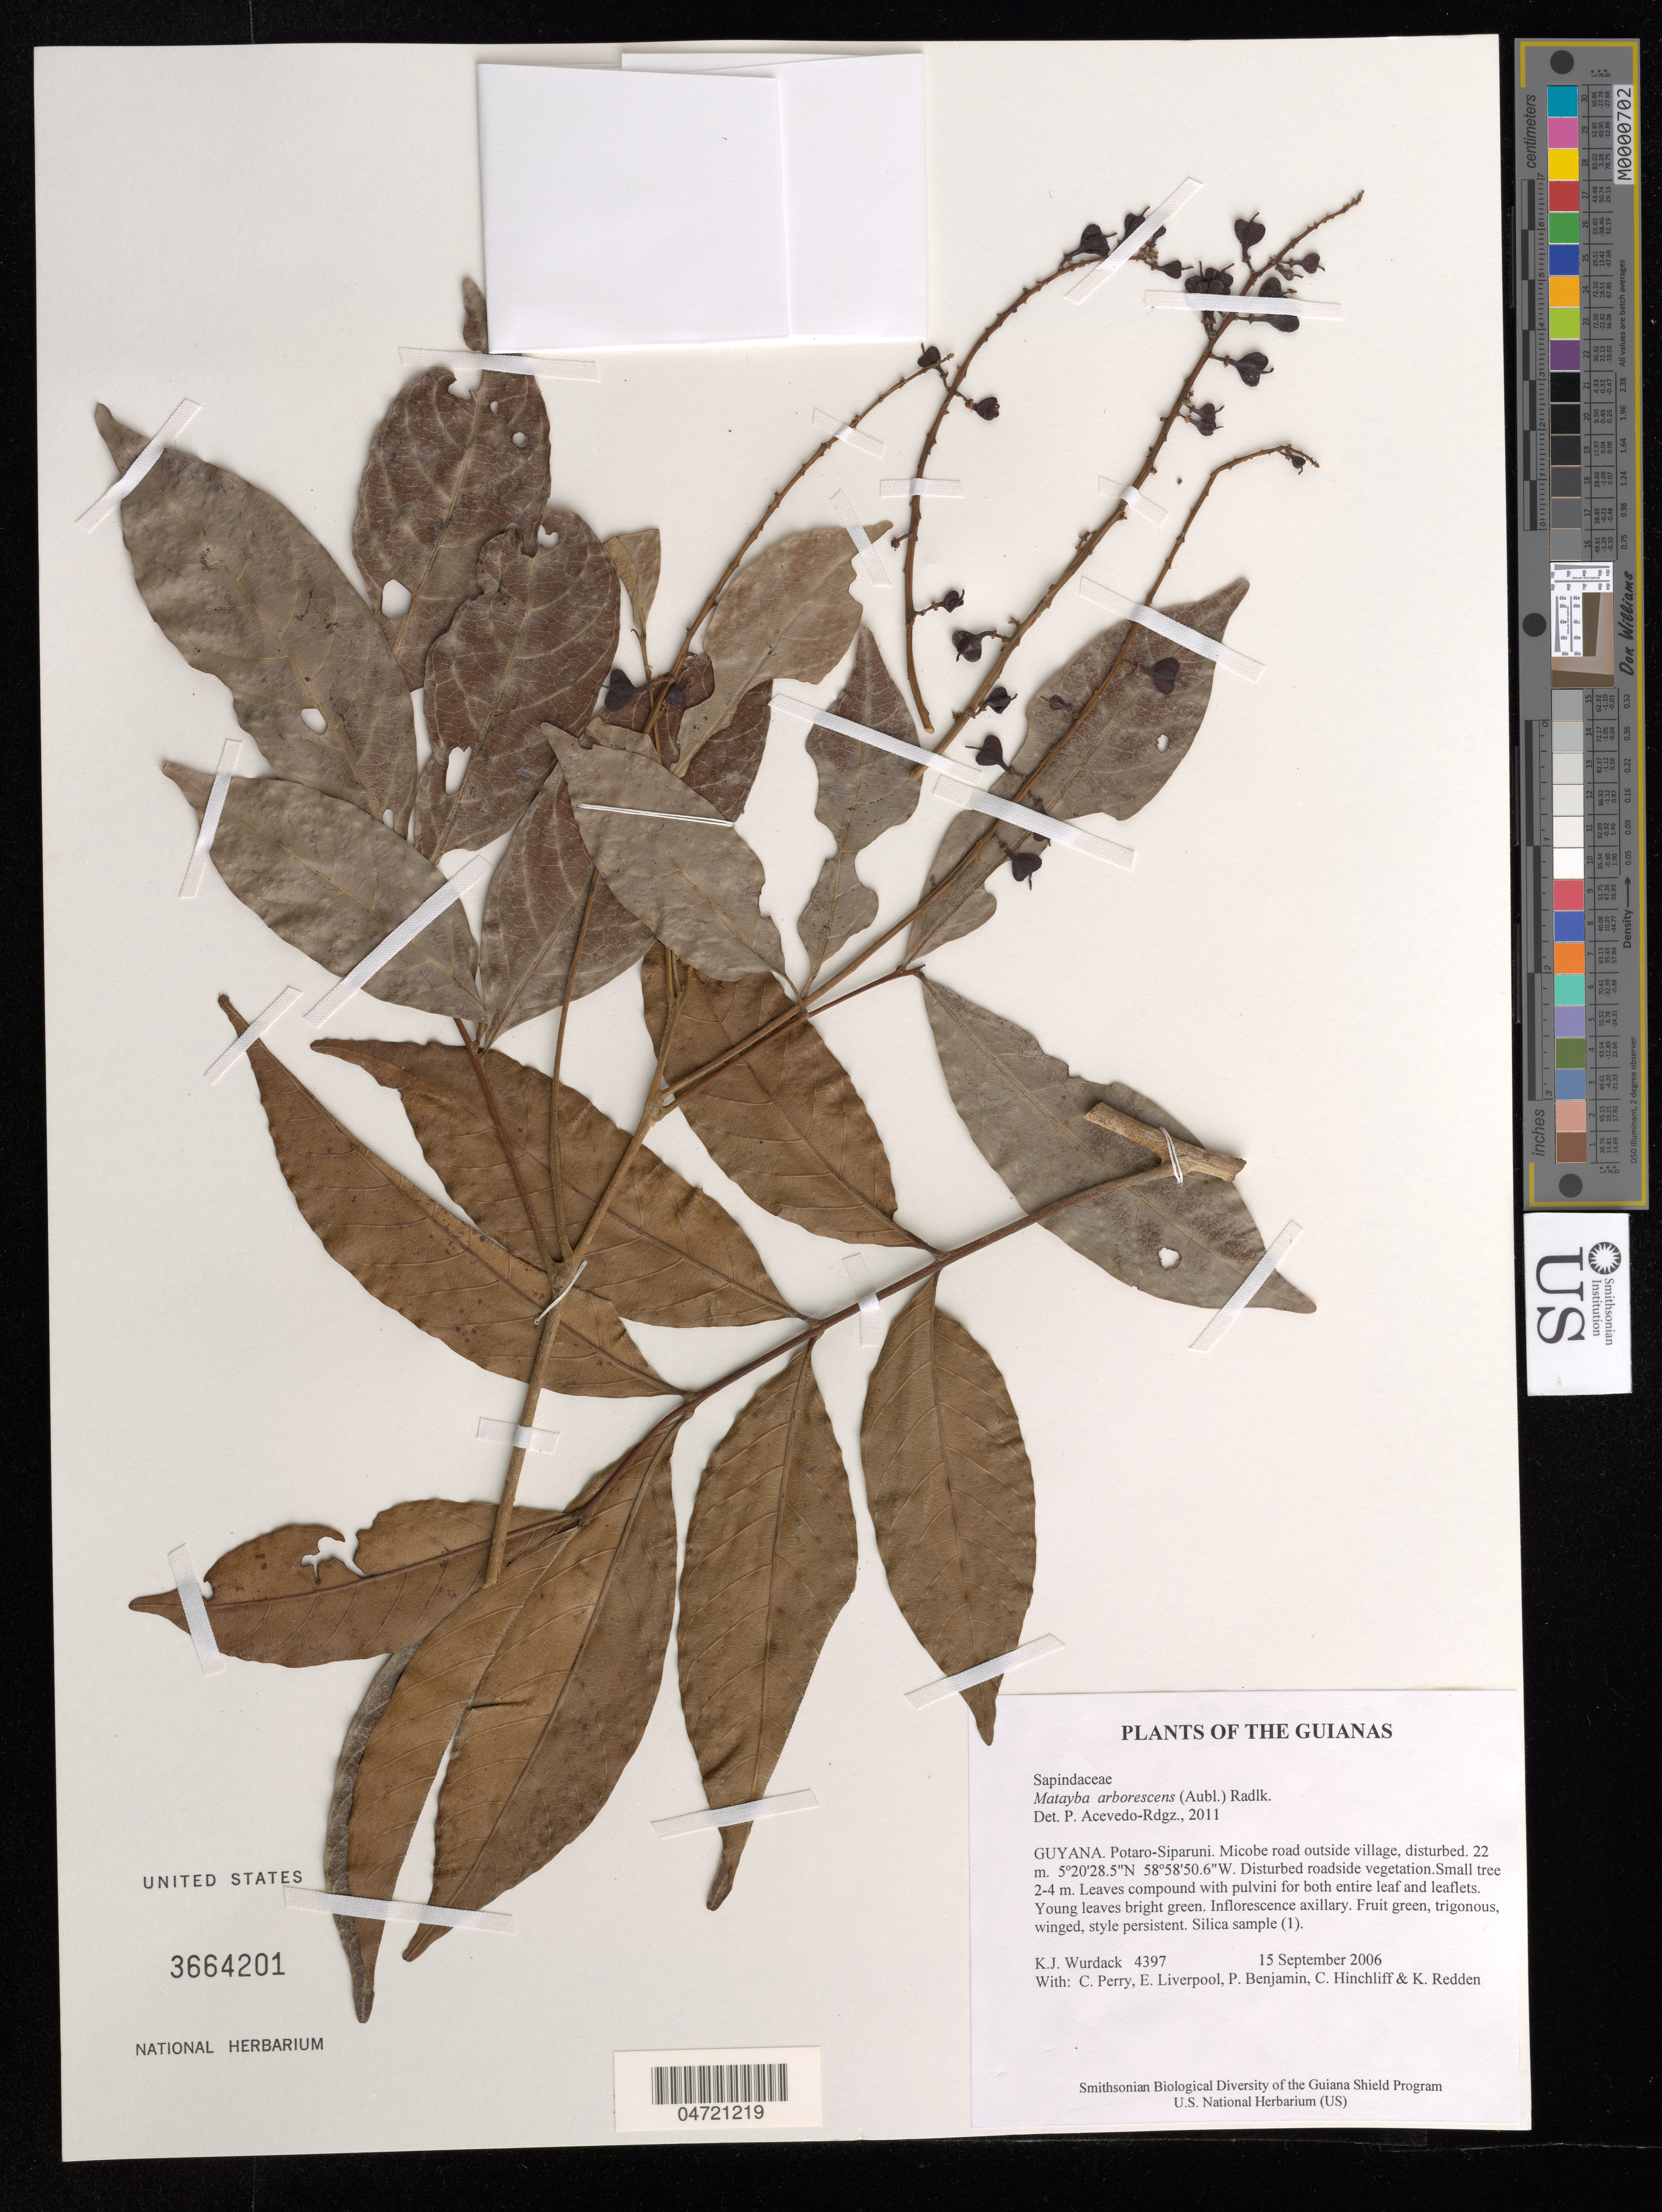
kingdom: Plantae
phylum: Tracheophyta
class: Magnoliopsida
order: Sapindales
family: Sapindaceae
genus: Matayba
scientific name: Matayba arborescens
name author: (Aubl.) Radlk.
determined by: Acevedo-Rodriguez, P., (US), Smithsonian Institution - National Museum of Natural History (UNITED STATES)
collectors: K. Wurdack et al.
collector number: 4397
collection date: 2006-09-15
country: Guyana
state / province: Potaro-Siparuni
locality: Micobe road outside village, disturbed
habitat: Disturbed roadside vegetation.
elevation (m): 22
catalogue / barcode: US 3664201